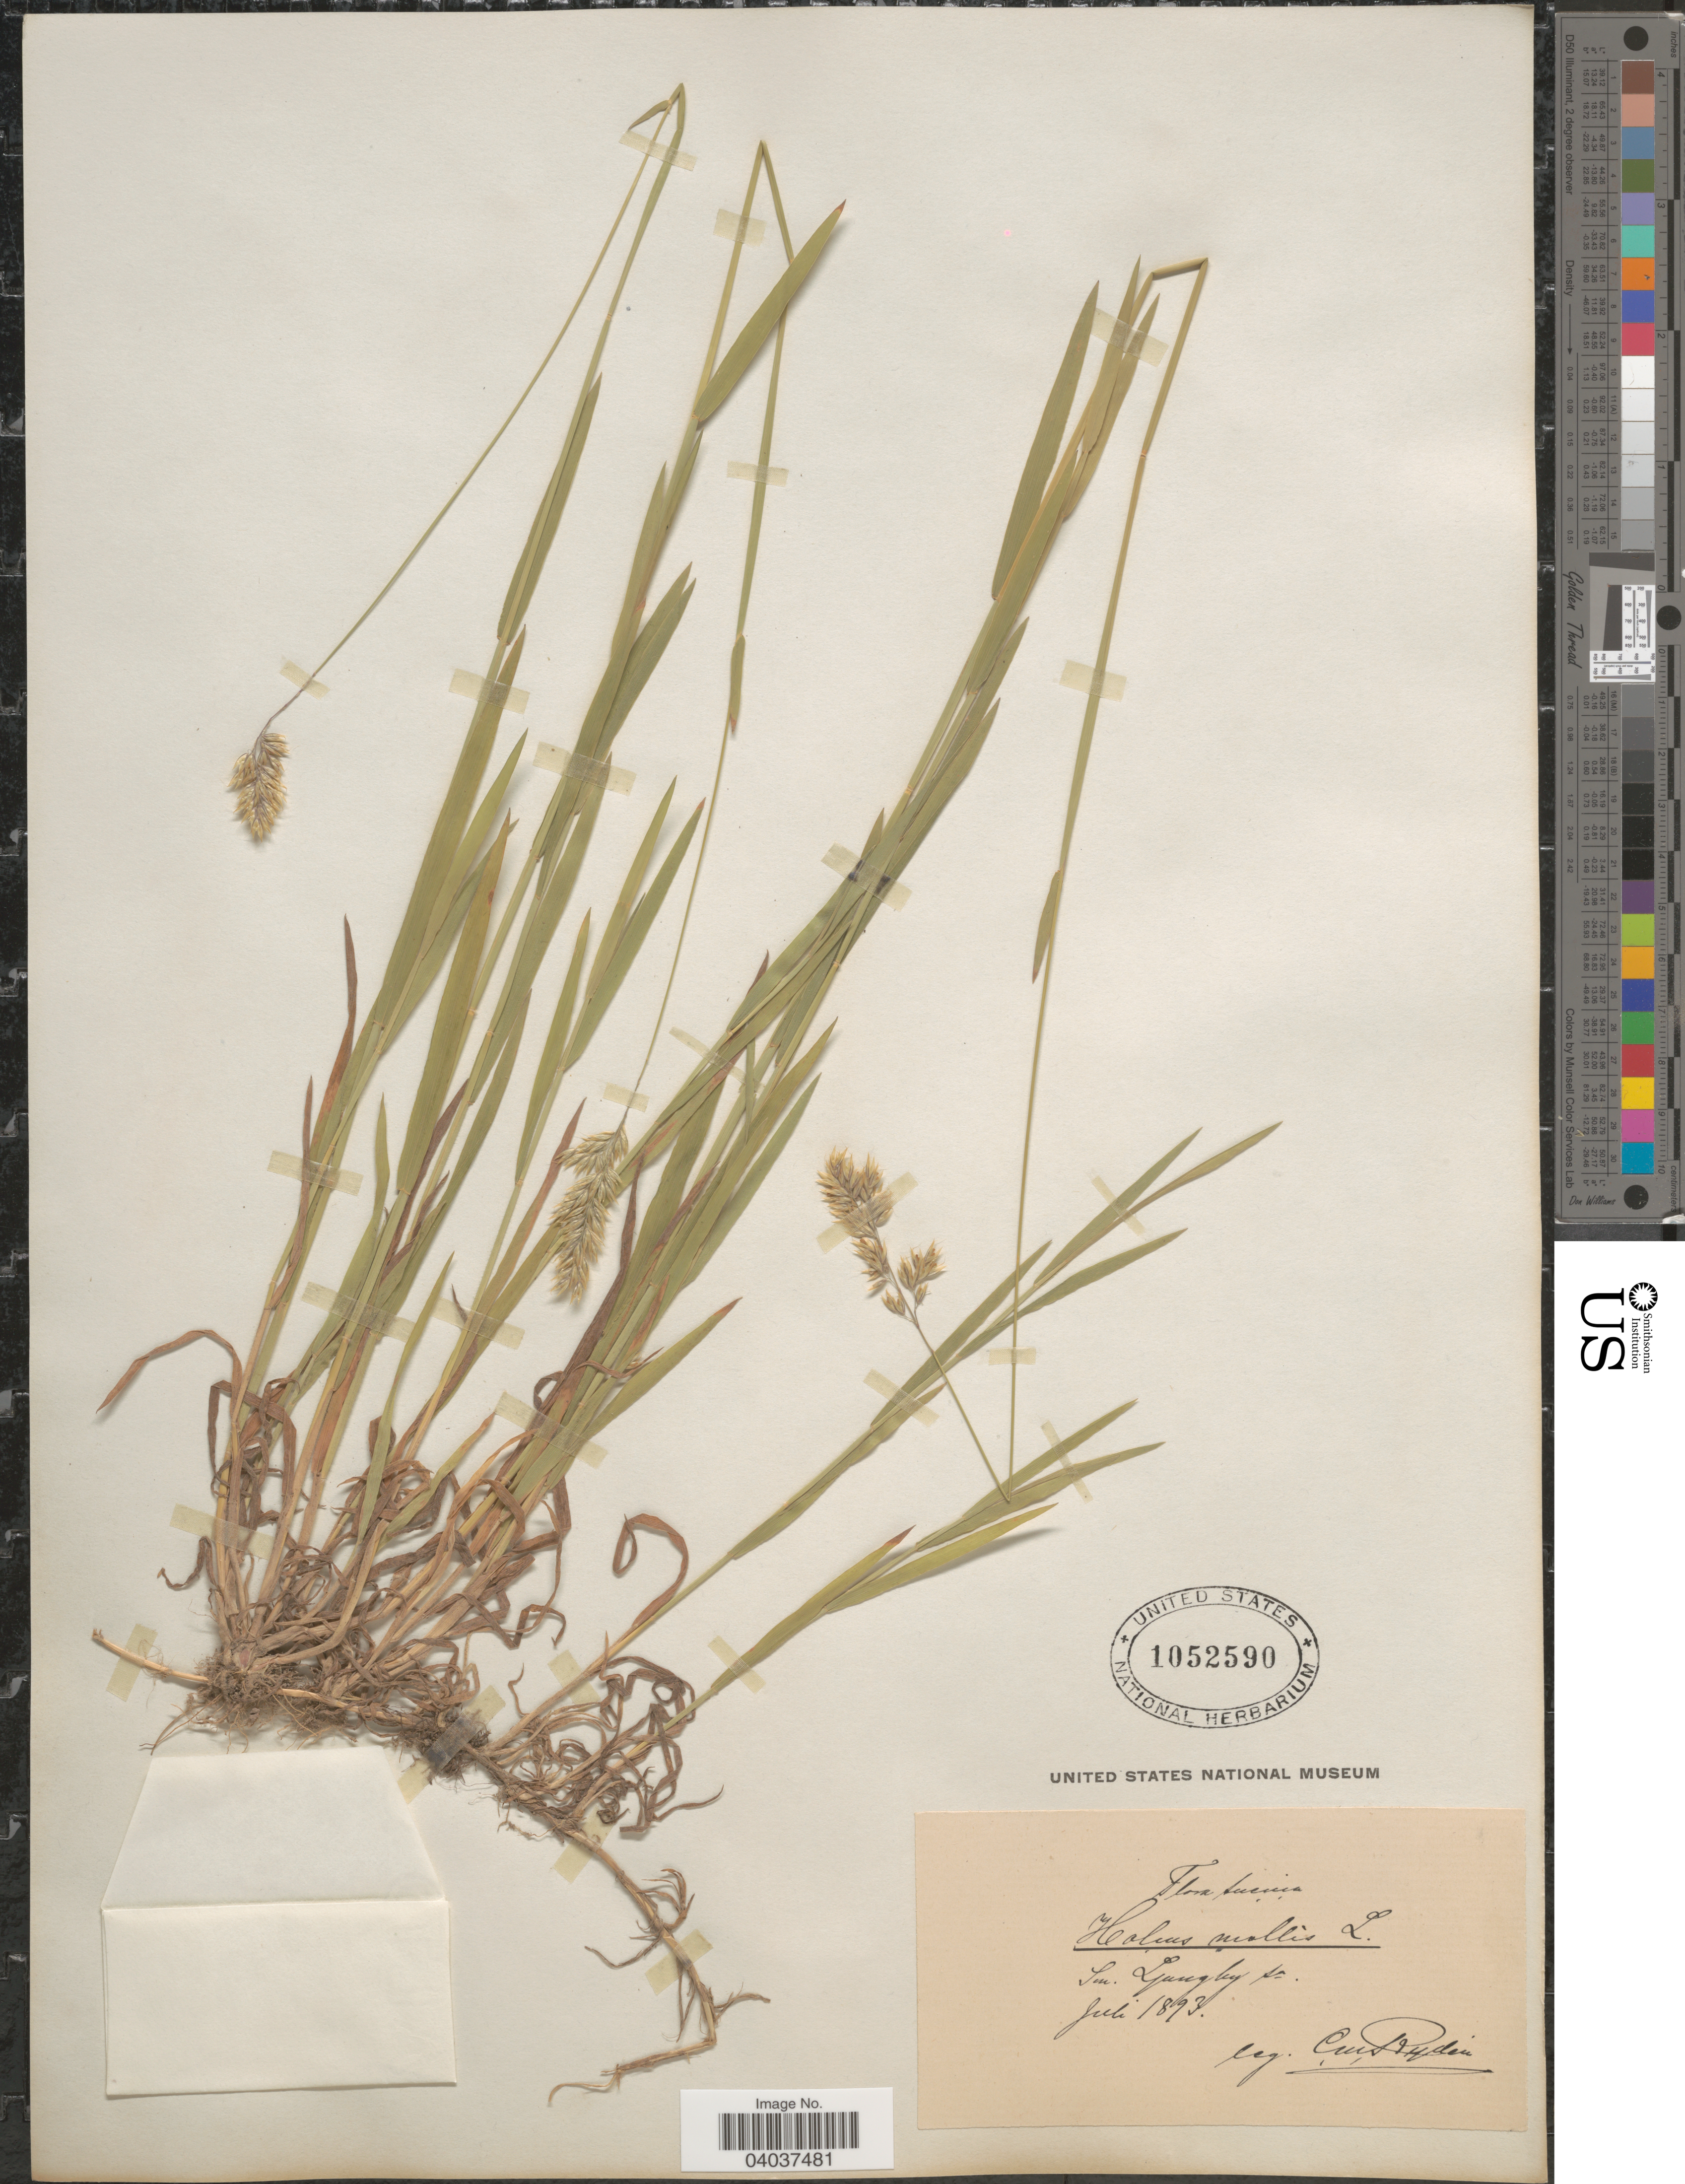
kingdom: Plantae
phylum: Tracheophyta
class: Liliopsida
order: Poales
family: Poaceae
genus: Holcus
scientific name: Holcus mollis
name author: L.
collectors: C. Rydén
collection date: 1893-07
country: Sweden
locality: Suecica. Sm. Ljungby sn.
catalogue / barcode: US 1052590